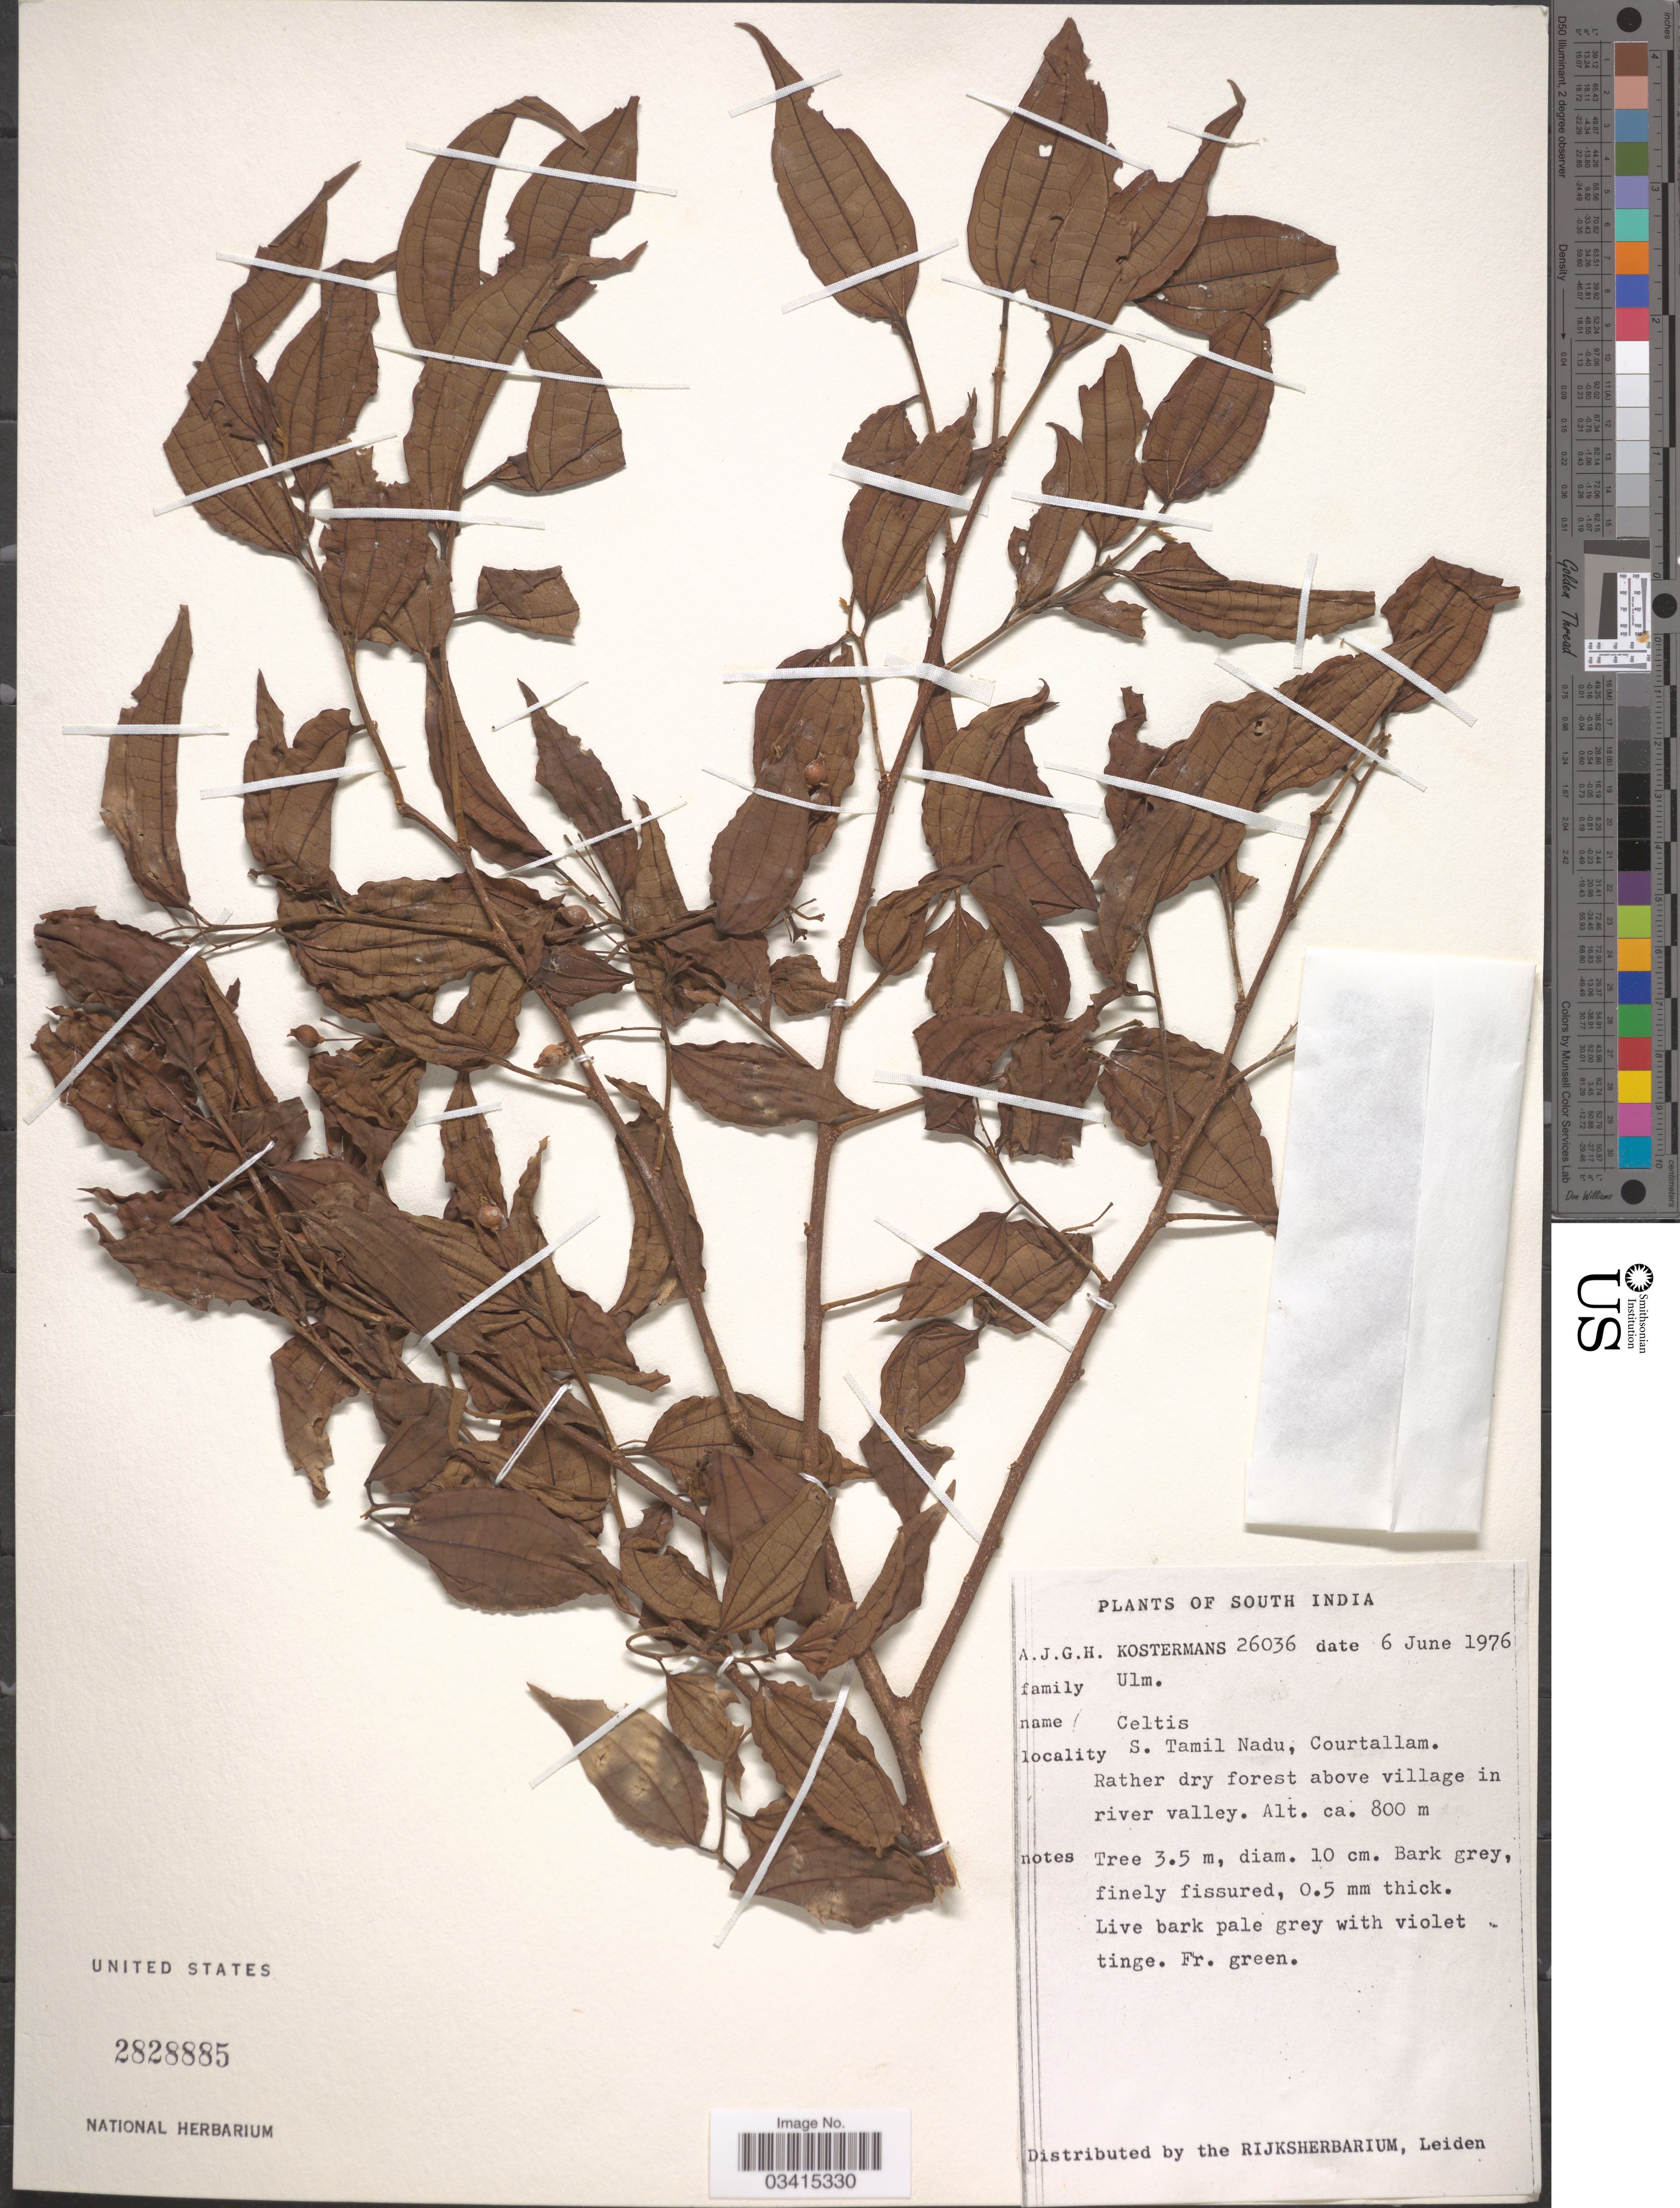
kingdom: Plantae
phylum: Tracheophyta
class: Magnoliopsida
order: Rosales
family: Cannabaceae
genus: Celtis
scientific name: Celtis sp.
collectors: A. J. G. Kostermans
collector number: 26036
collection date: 1976-06-06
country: India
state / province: Tamil Nadu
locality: South India. S. Tamil Nadu, Courtallam. Rather dry forest above village in river valley.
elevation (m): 800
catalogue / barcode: US 2828885